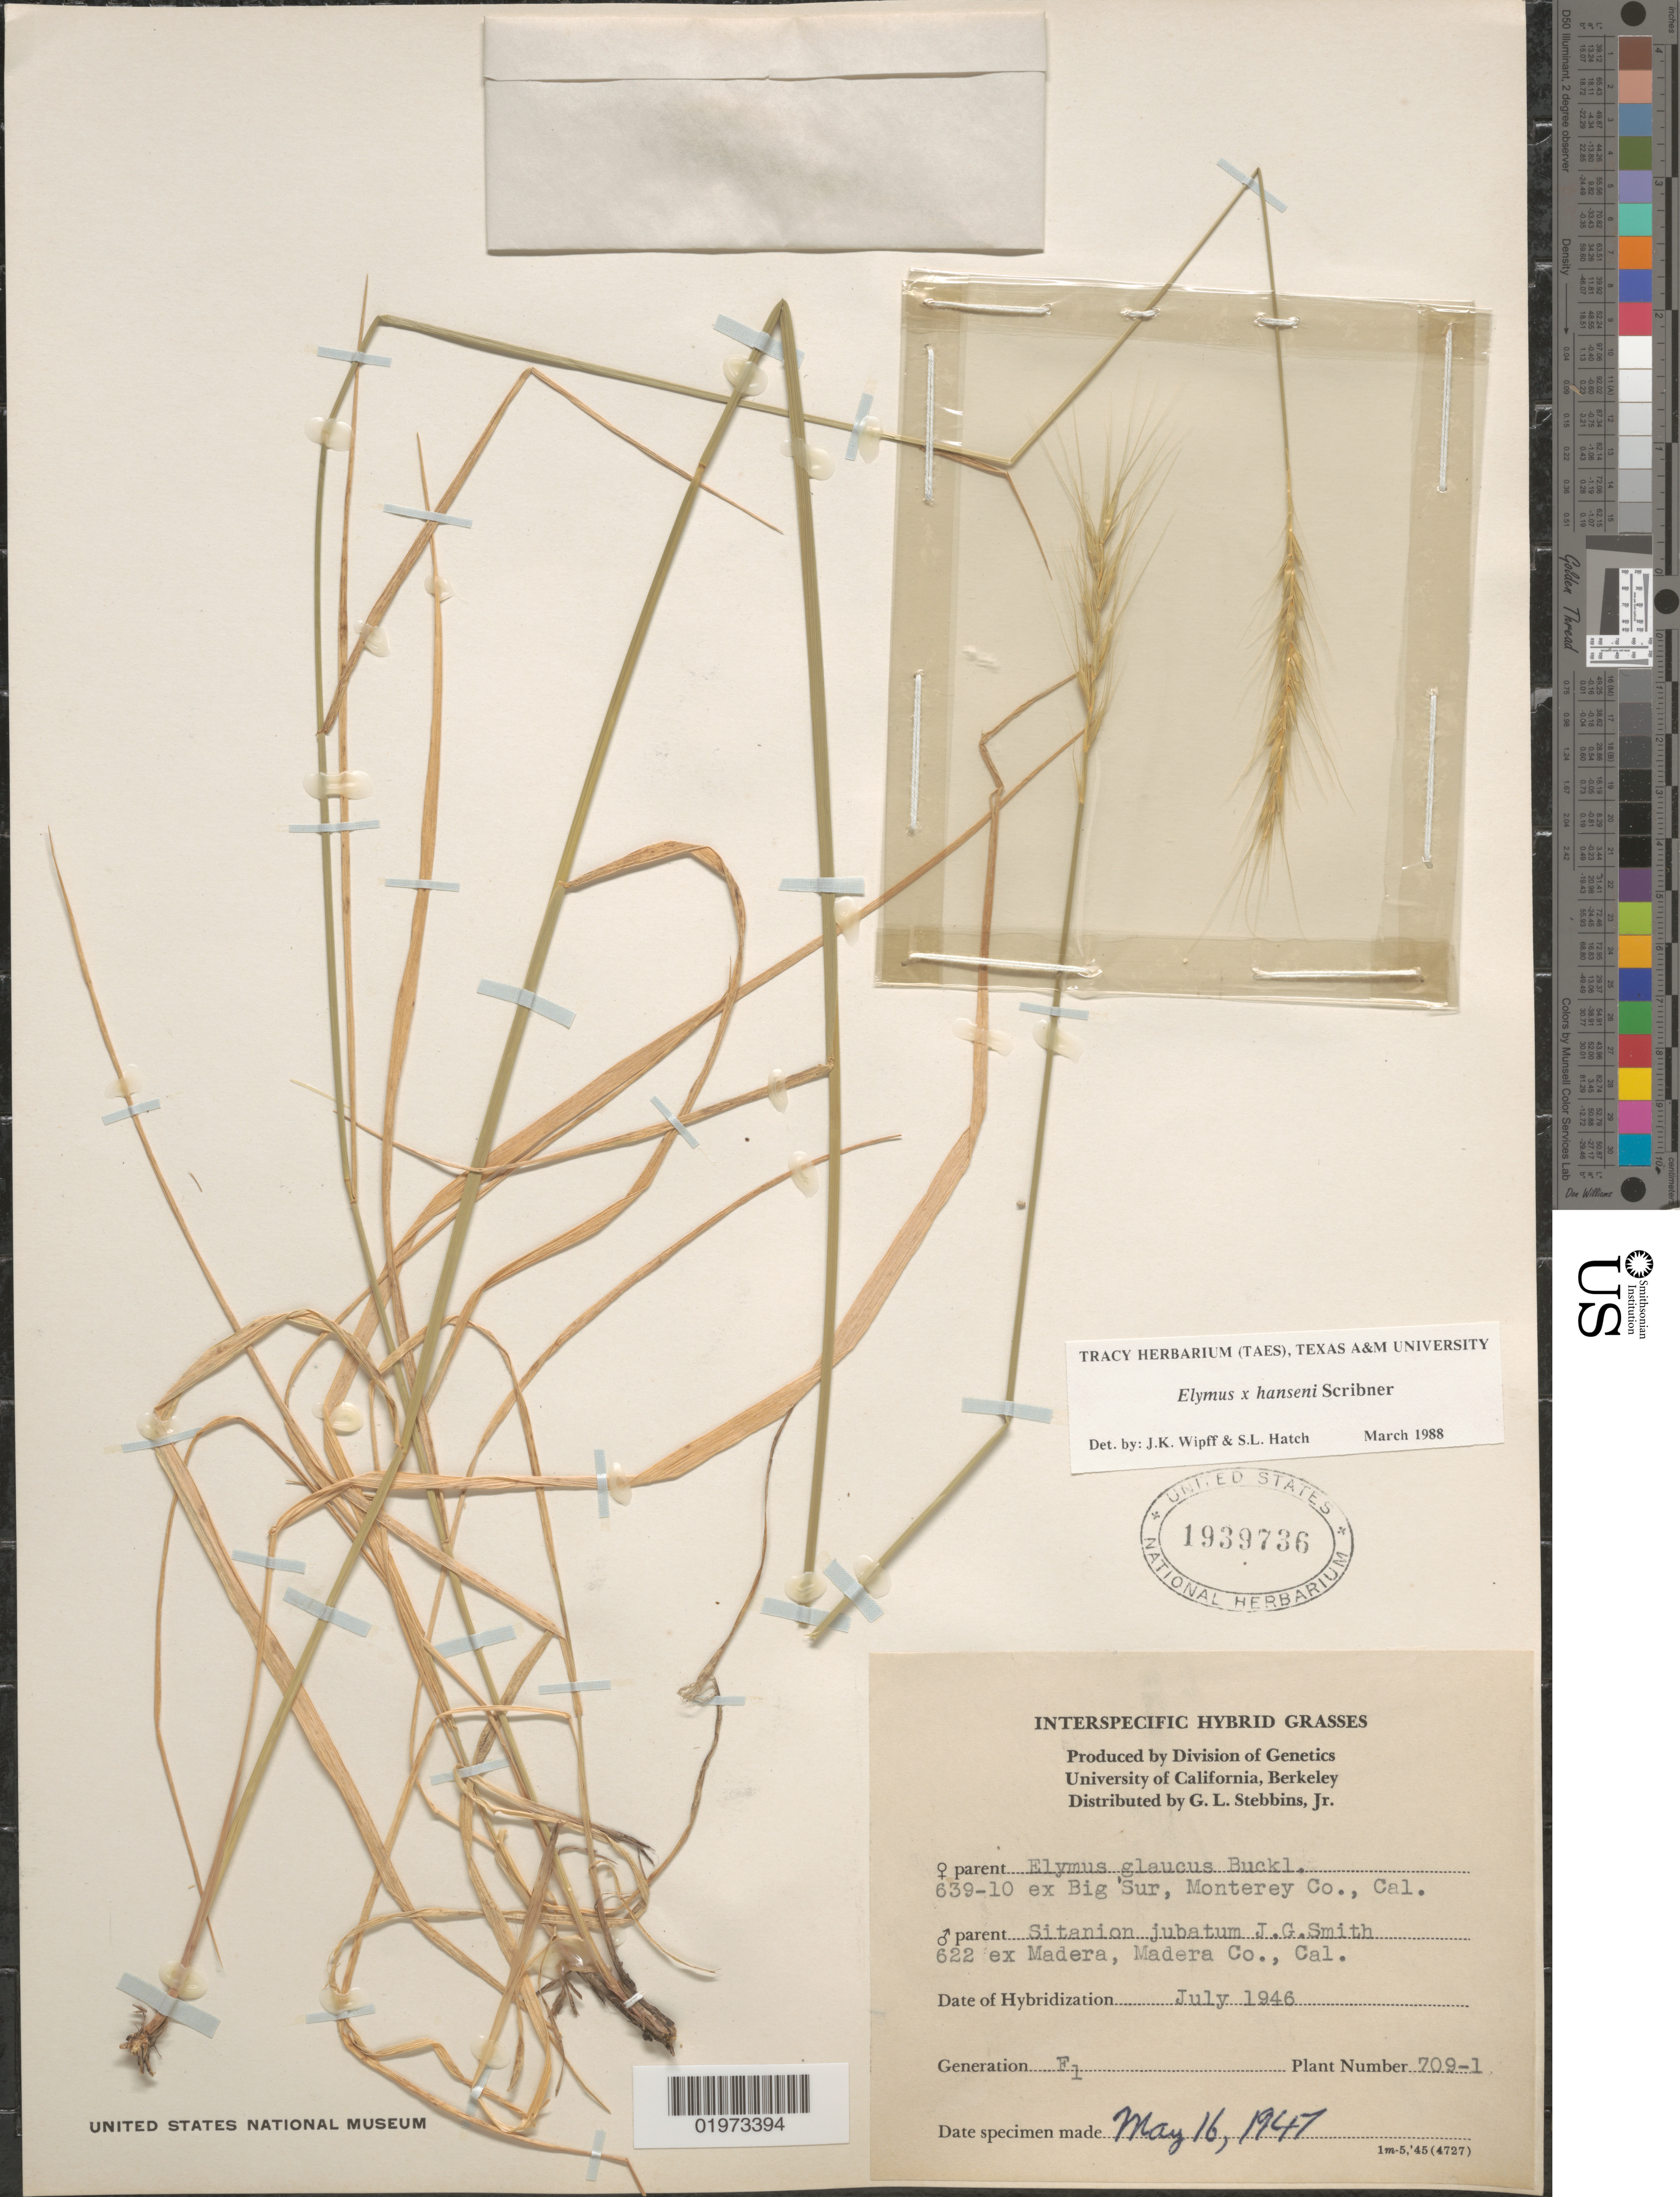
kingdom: Plantae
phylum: Tracheophyta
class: Liliopsida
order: Poales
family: Poaceae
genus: Elymus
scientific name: Elymus x hansenii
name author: Scribn.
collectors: G. L. Stebbins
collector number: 709-1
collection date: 1947-05-16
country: United States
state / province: California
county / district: Alameda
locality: University of California, Berkeley.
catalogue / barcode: US 1939736